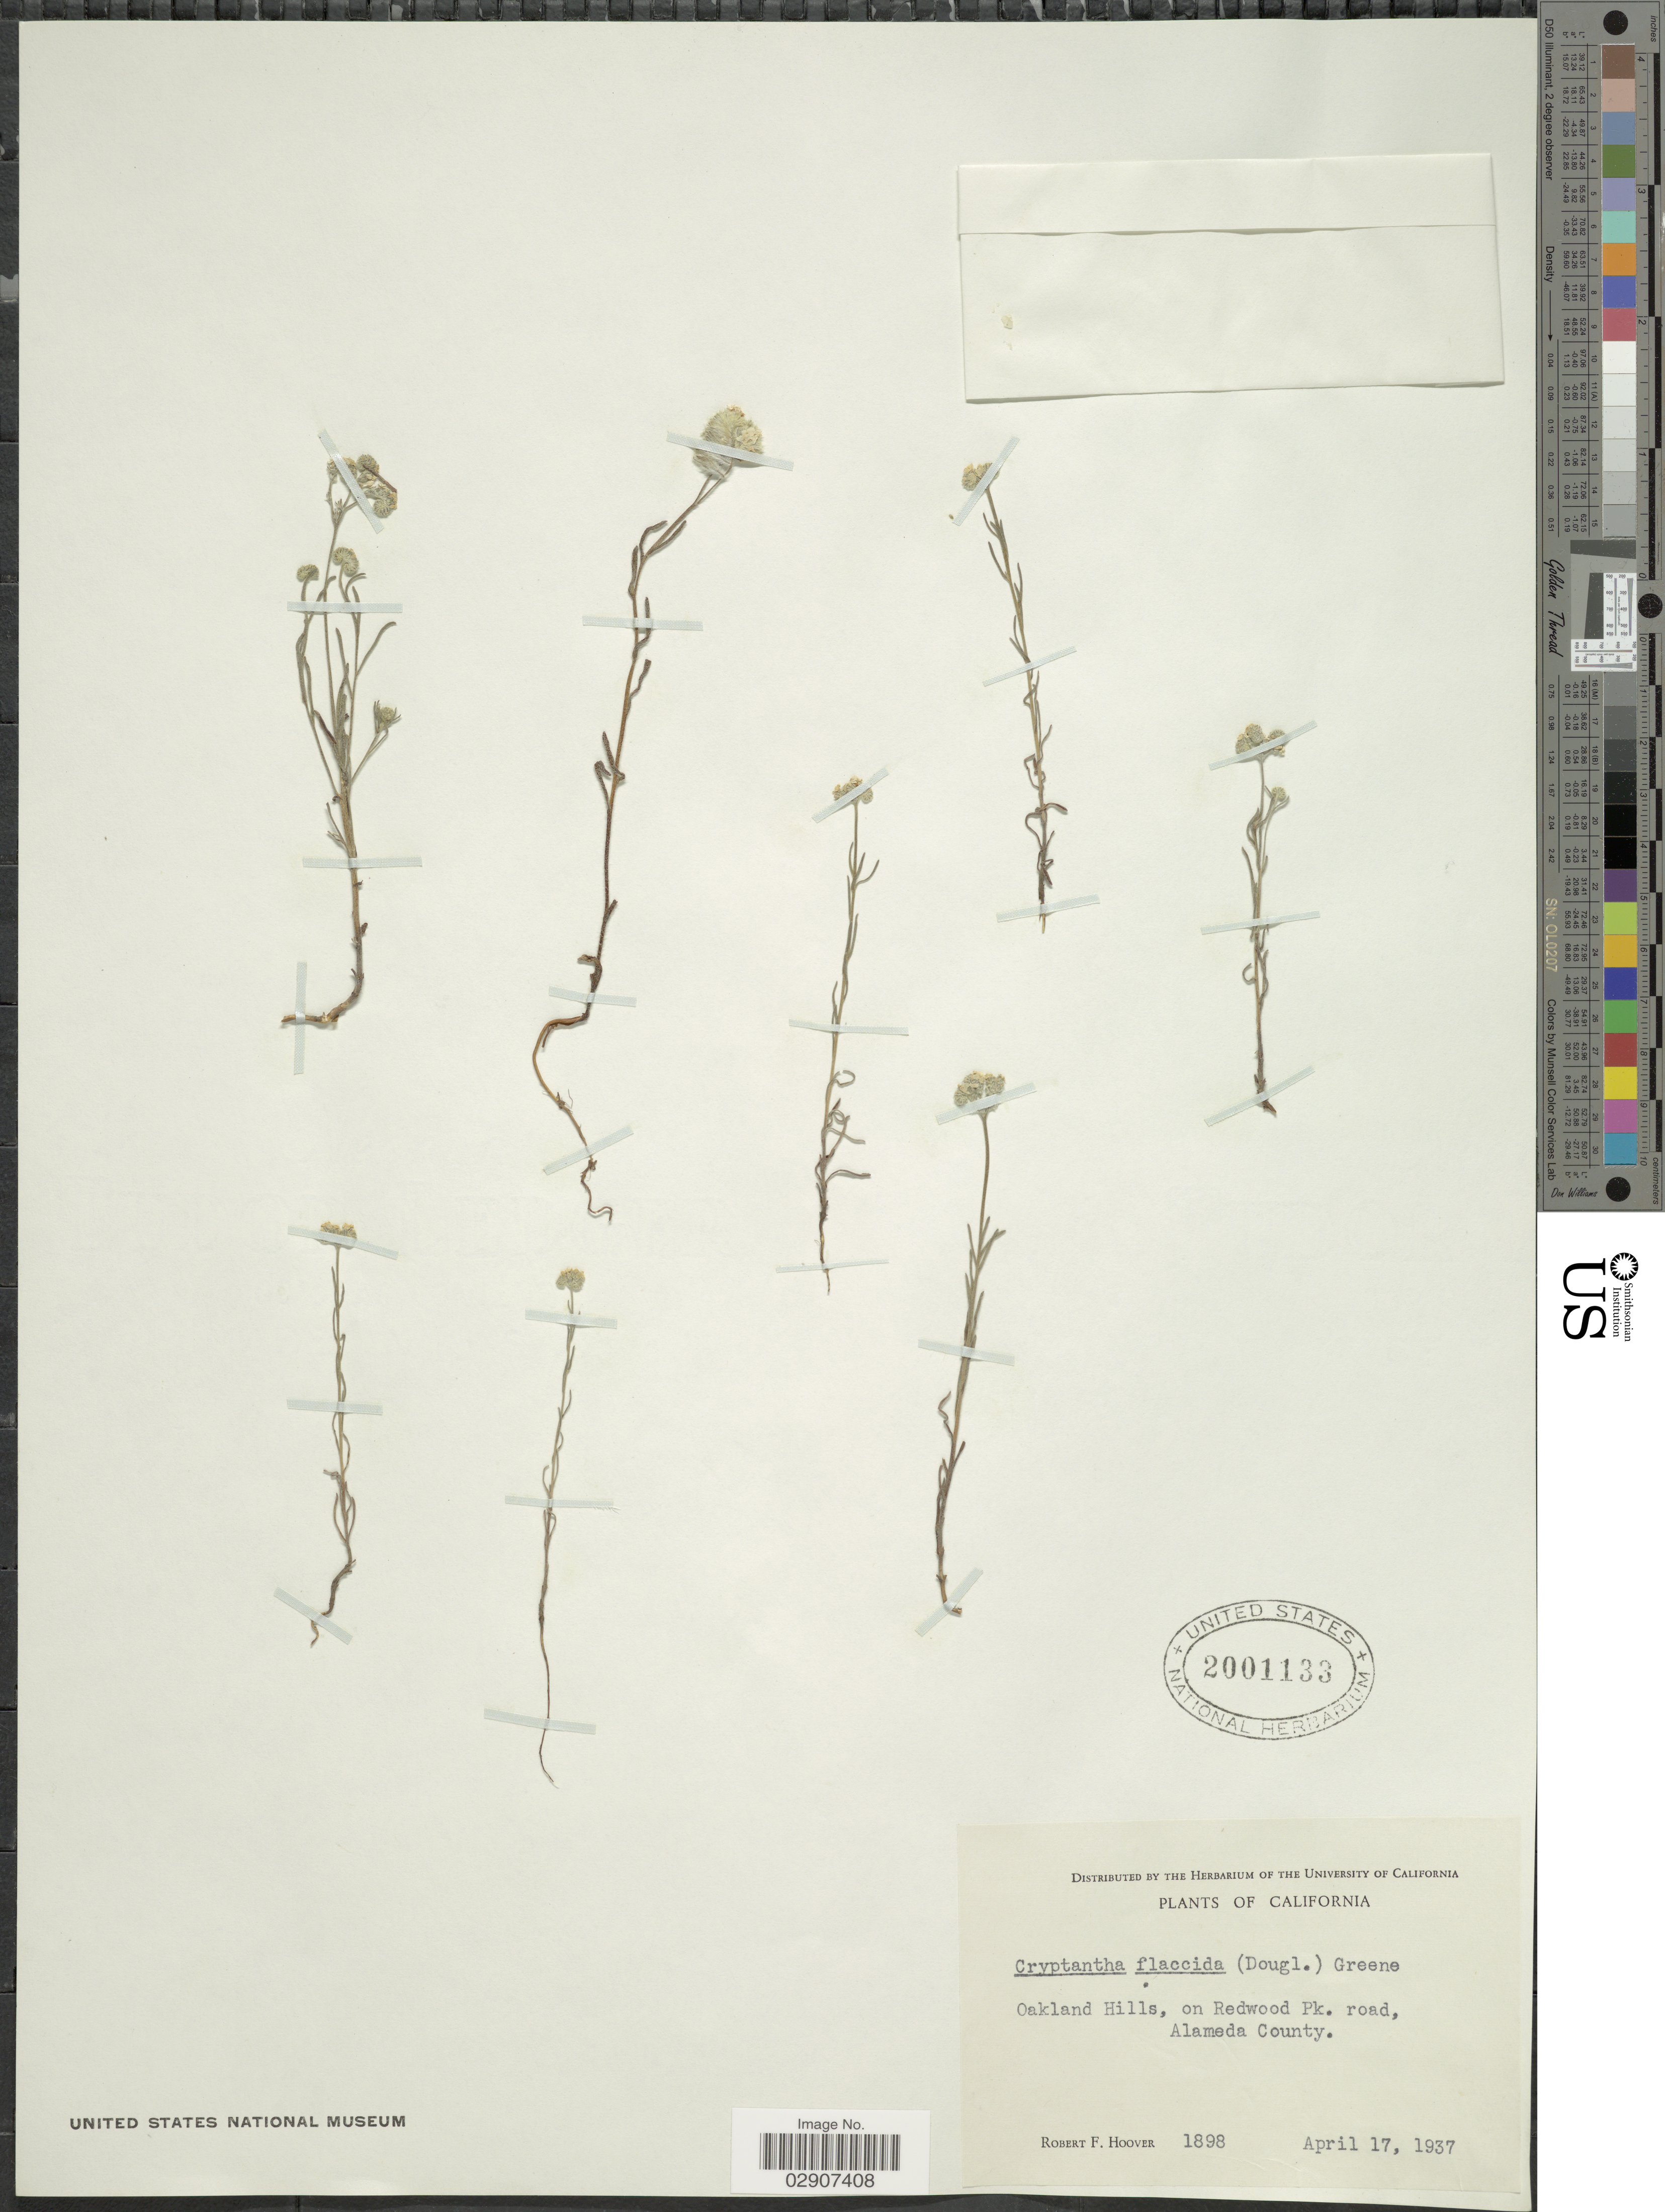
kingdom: Plantae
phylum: Tracheophyta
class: Magnoliopsida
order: Boraginales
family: Boraginaceae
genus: Cryptantha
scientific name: Cryptantha flaccida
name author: (Douglas ex Lehm.) Greene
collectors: R. F. Hoover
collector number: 1898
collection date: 1937-04-17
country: United States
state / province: California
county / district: Alameda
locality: Oakland Hills, on Redwood Pk. road, Alameda County.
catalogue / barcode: US 2001133